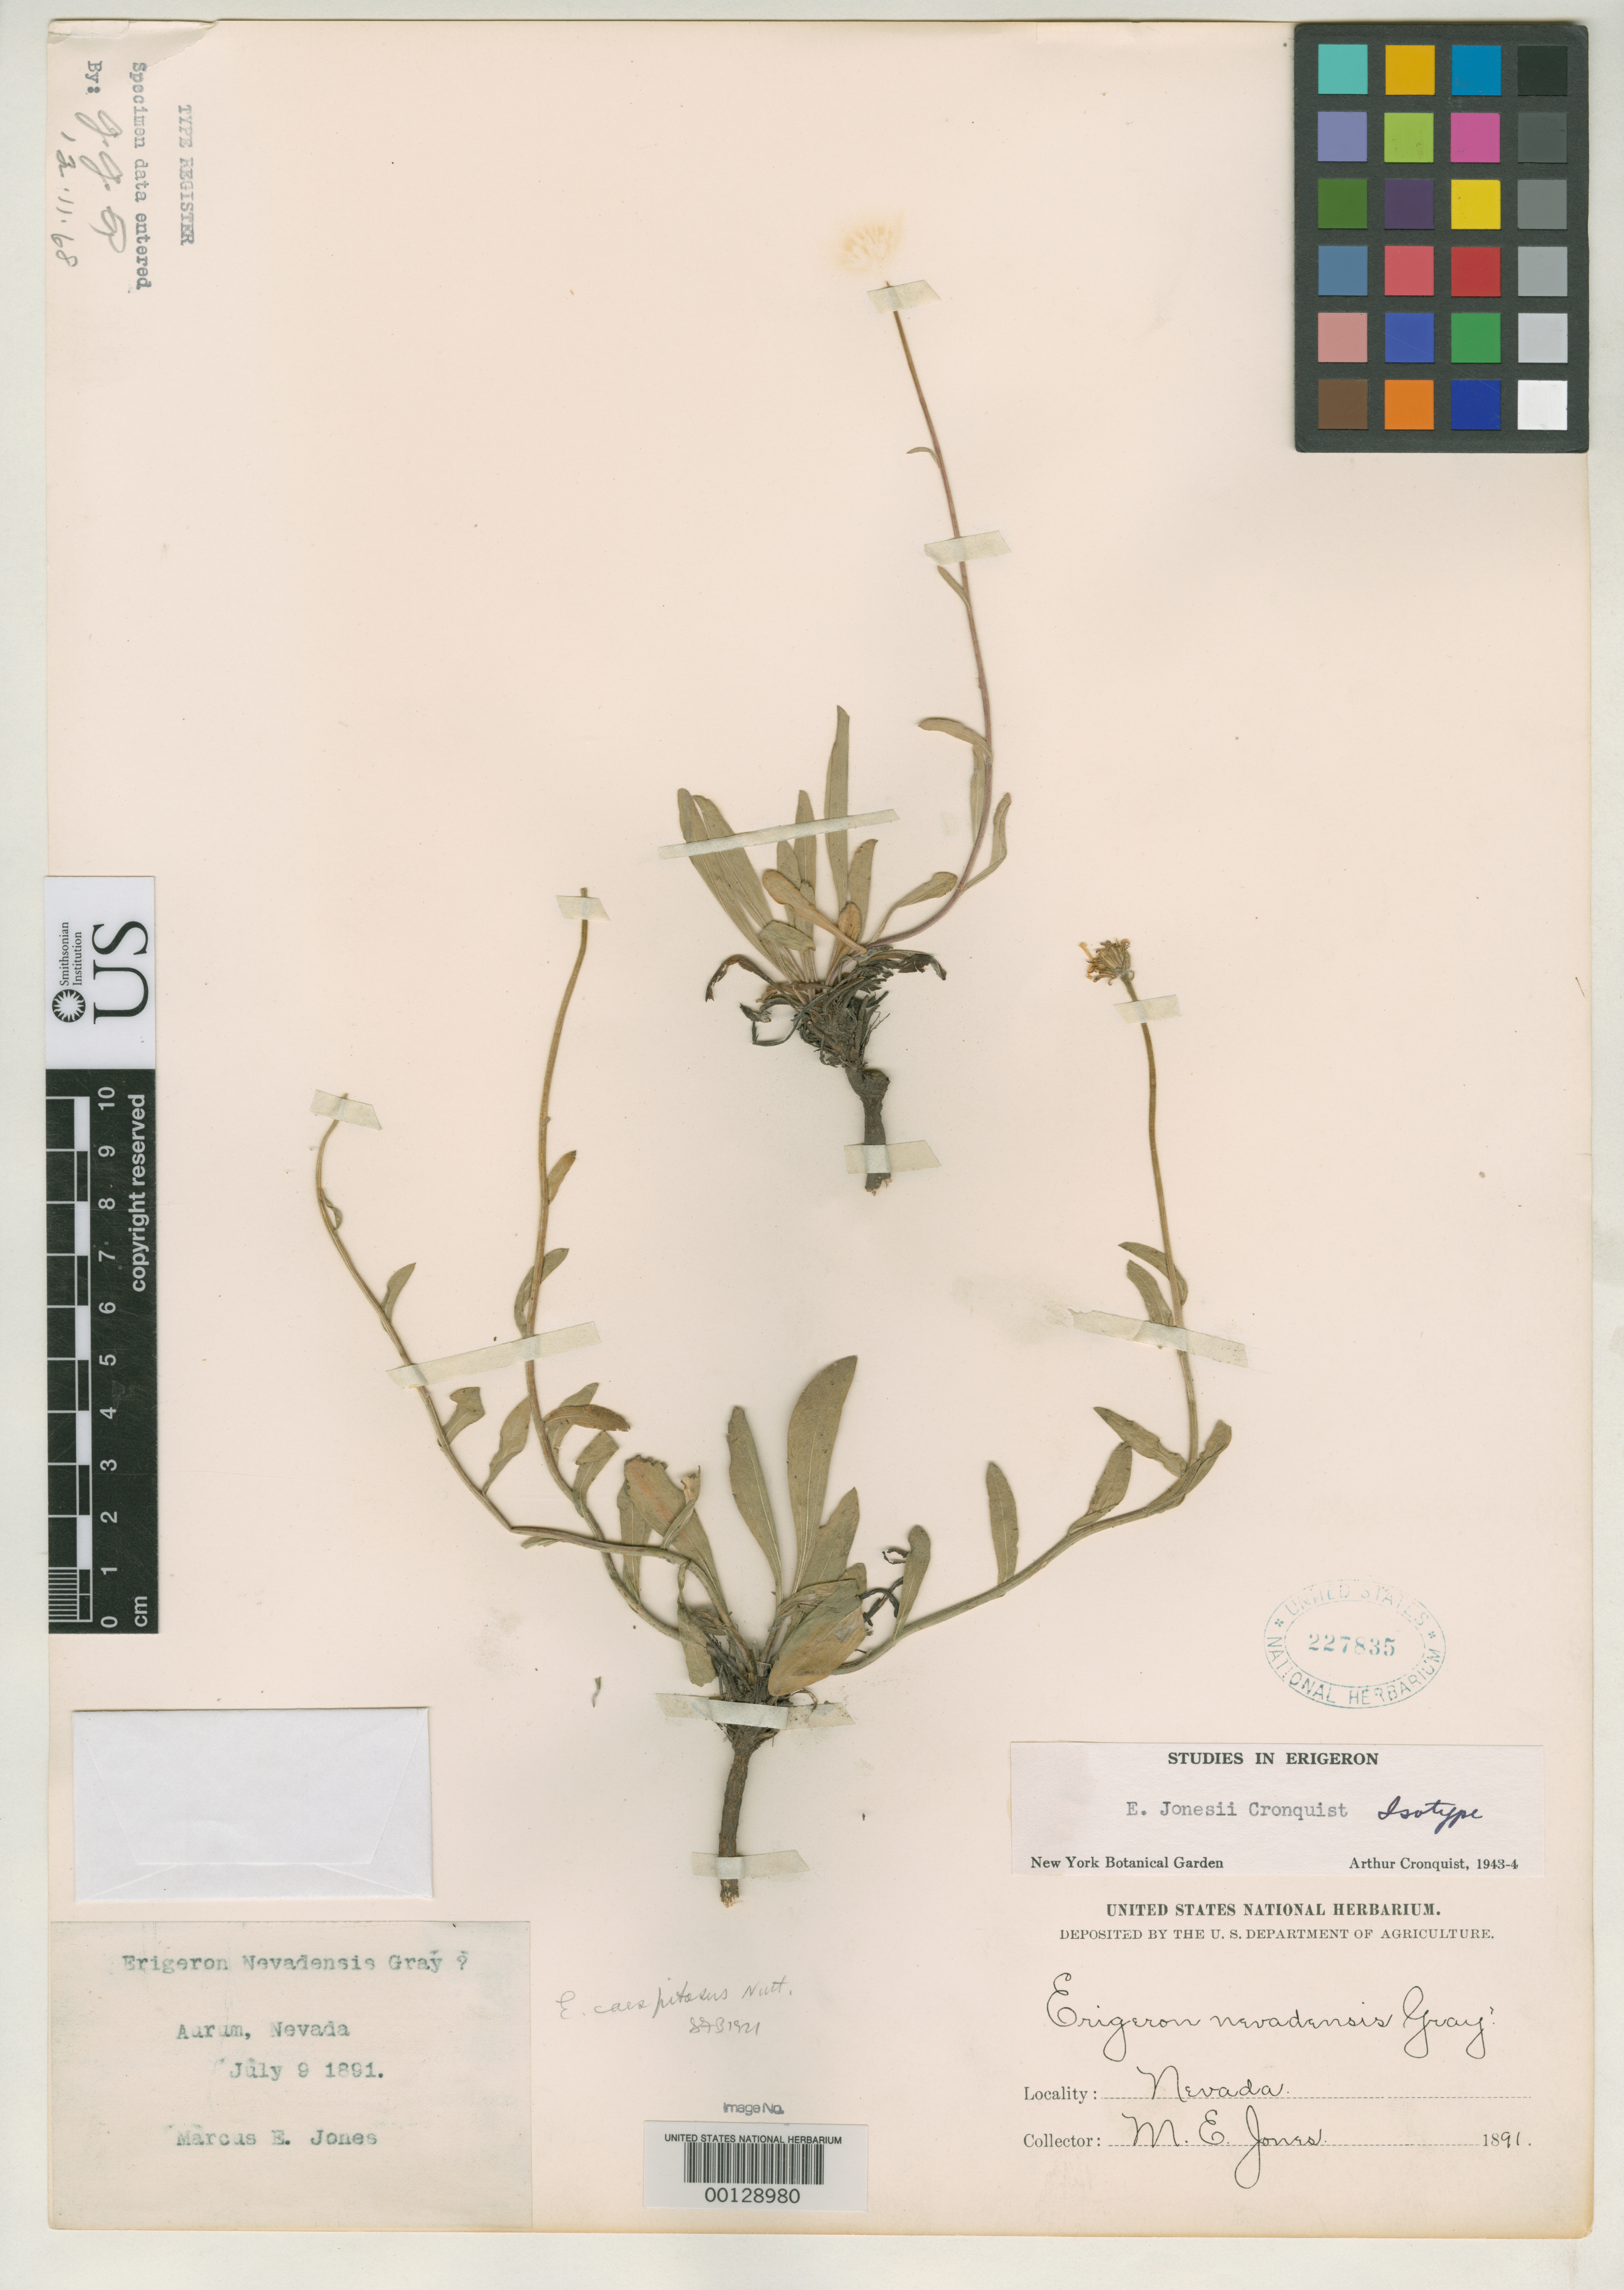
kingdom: Plantae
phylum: Tracheophyta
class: Magnoliopsida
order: Asterales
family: Asteraceae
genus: Erigeron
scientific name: Erigeron jonesii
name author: Cronq.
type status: Isotype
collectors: M. E. Jones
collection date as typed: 09 Jul 1891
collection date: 1891-07-09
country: United States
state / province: Nevada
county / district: White Pine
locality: Aurum.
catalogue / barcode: US 227835